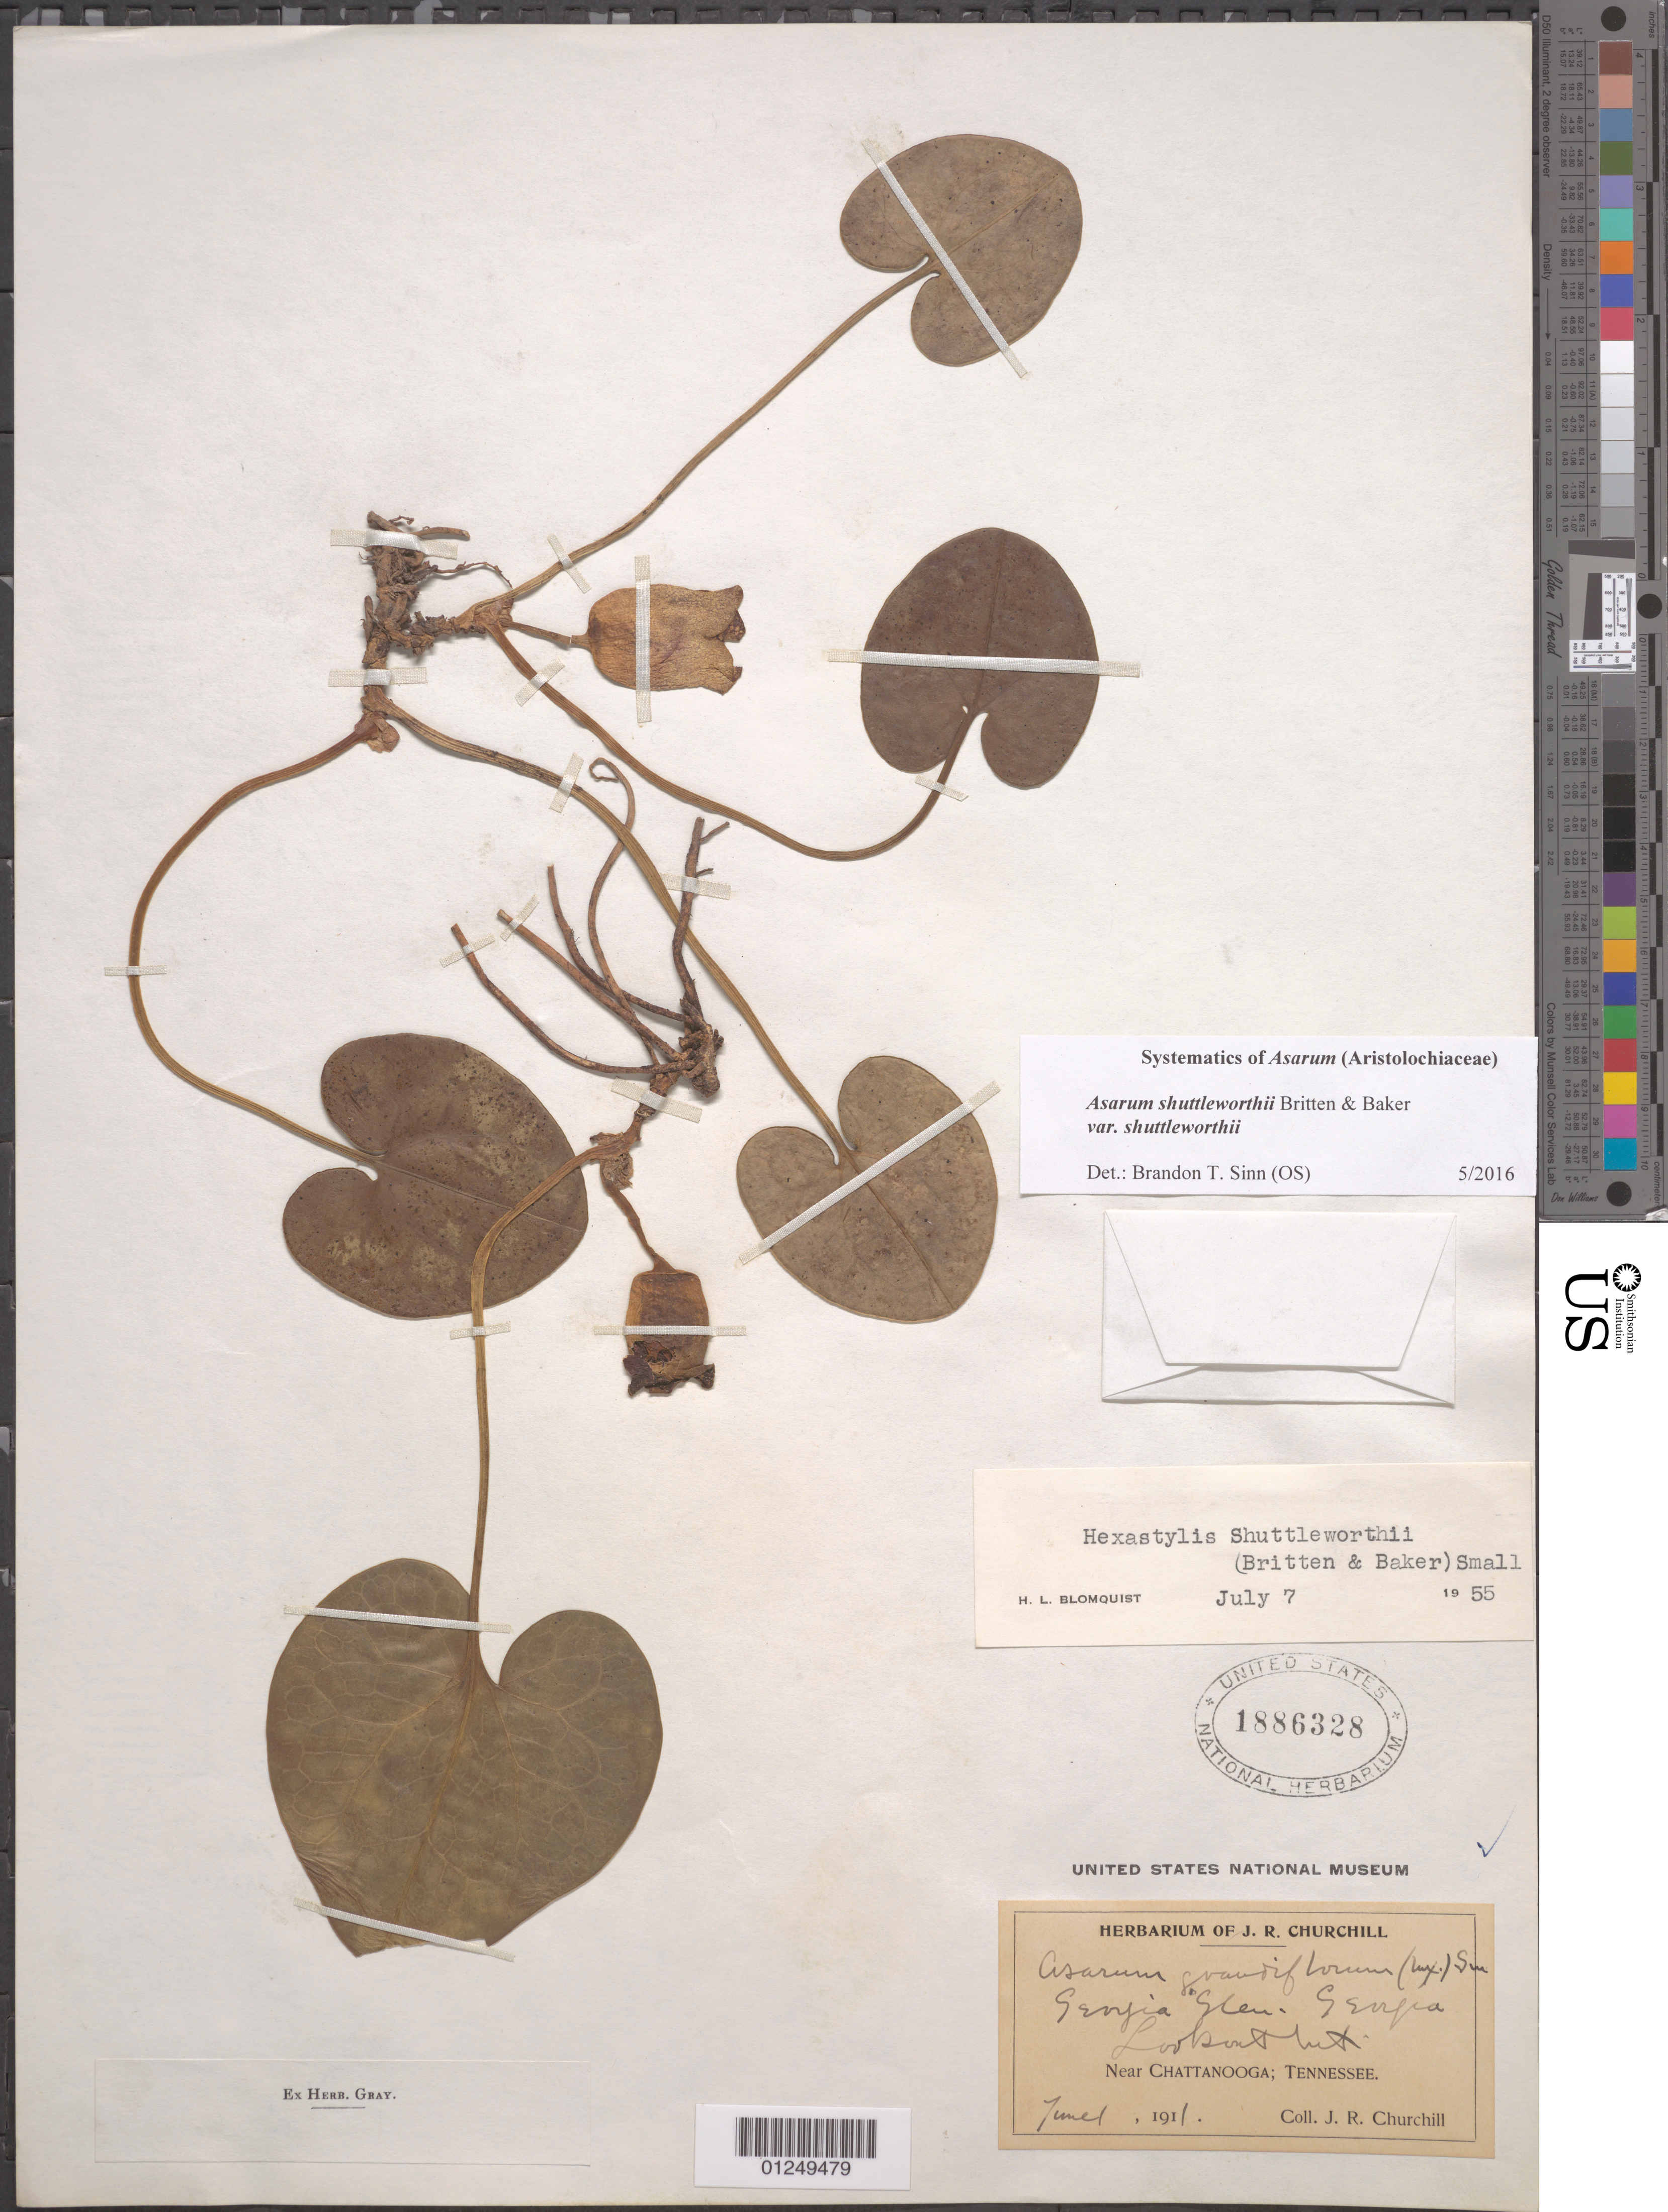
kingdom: Plantae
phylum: Tracheophyta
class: Magnoliopsida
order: Piperales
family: Aristolochiaceae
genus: Hexastylis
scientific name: Hexastylis shuttleworthii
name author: (Britton & Baker f.) Small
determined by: Blomquist, H. L.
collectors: J. Churchill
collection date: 1911-06-01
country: United States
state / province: Georgia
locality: Georgia Glen, Georgia. Lookout Mt. Near Chattanooga; Tennessee.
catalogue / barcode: US 1886328